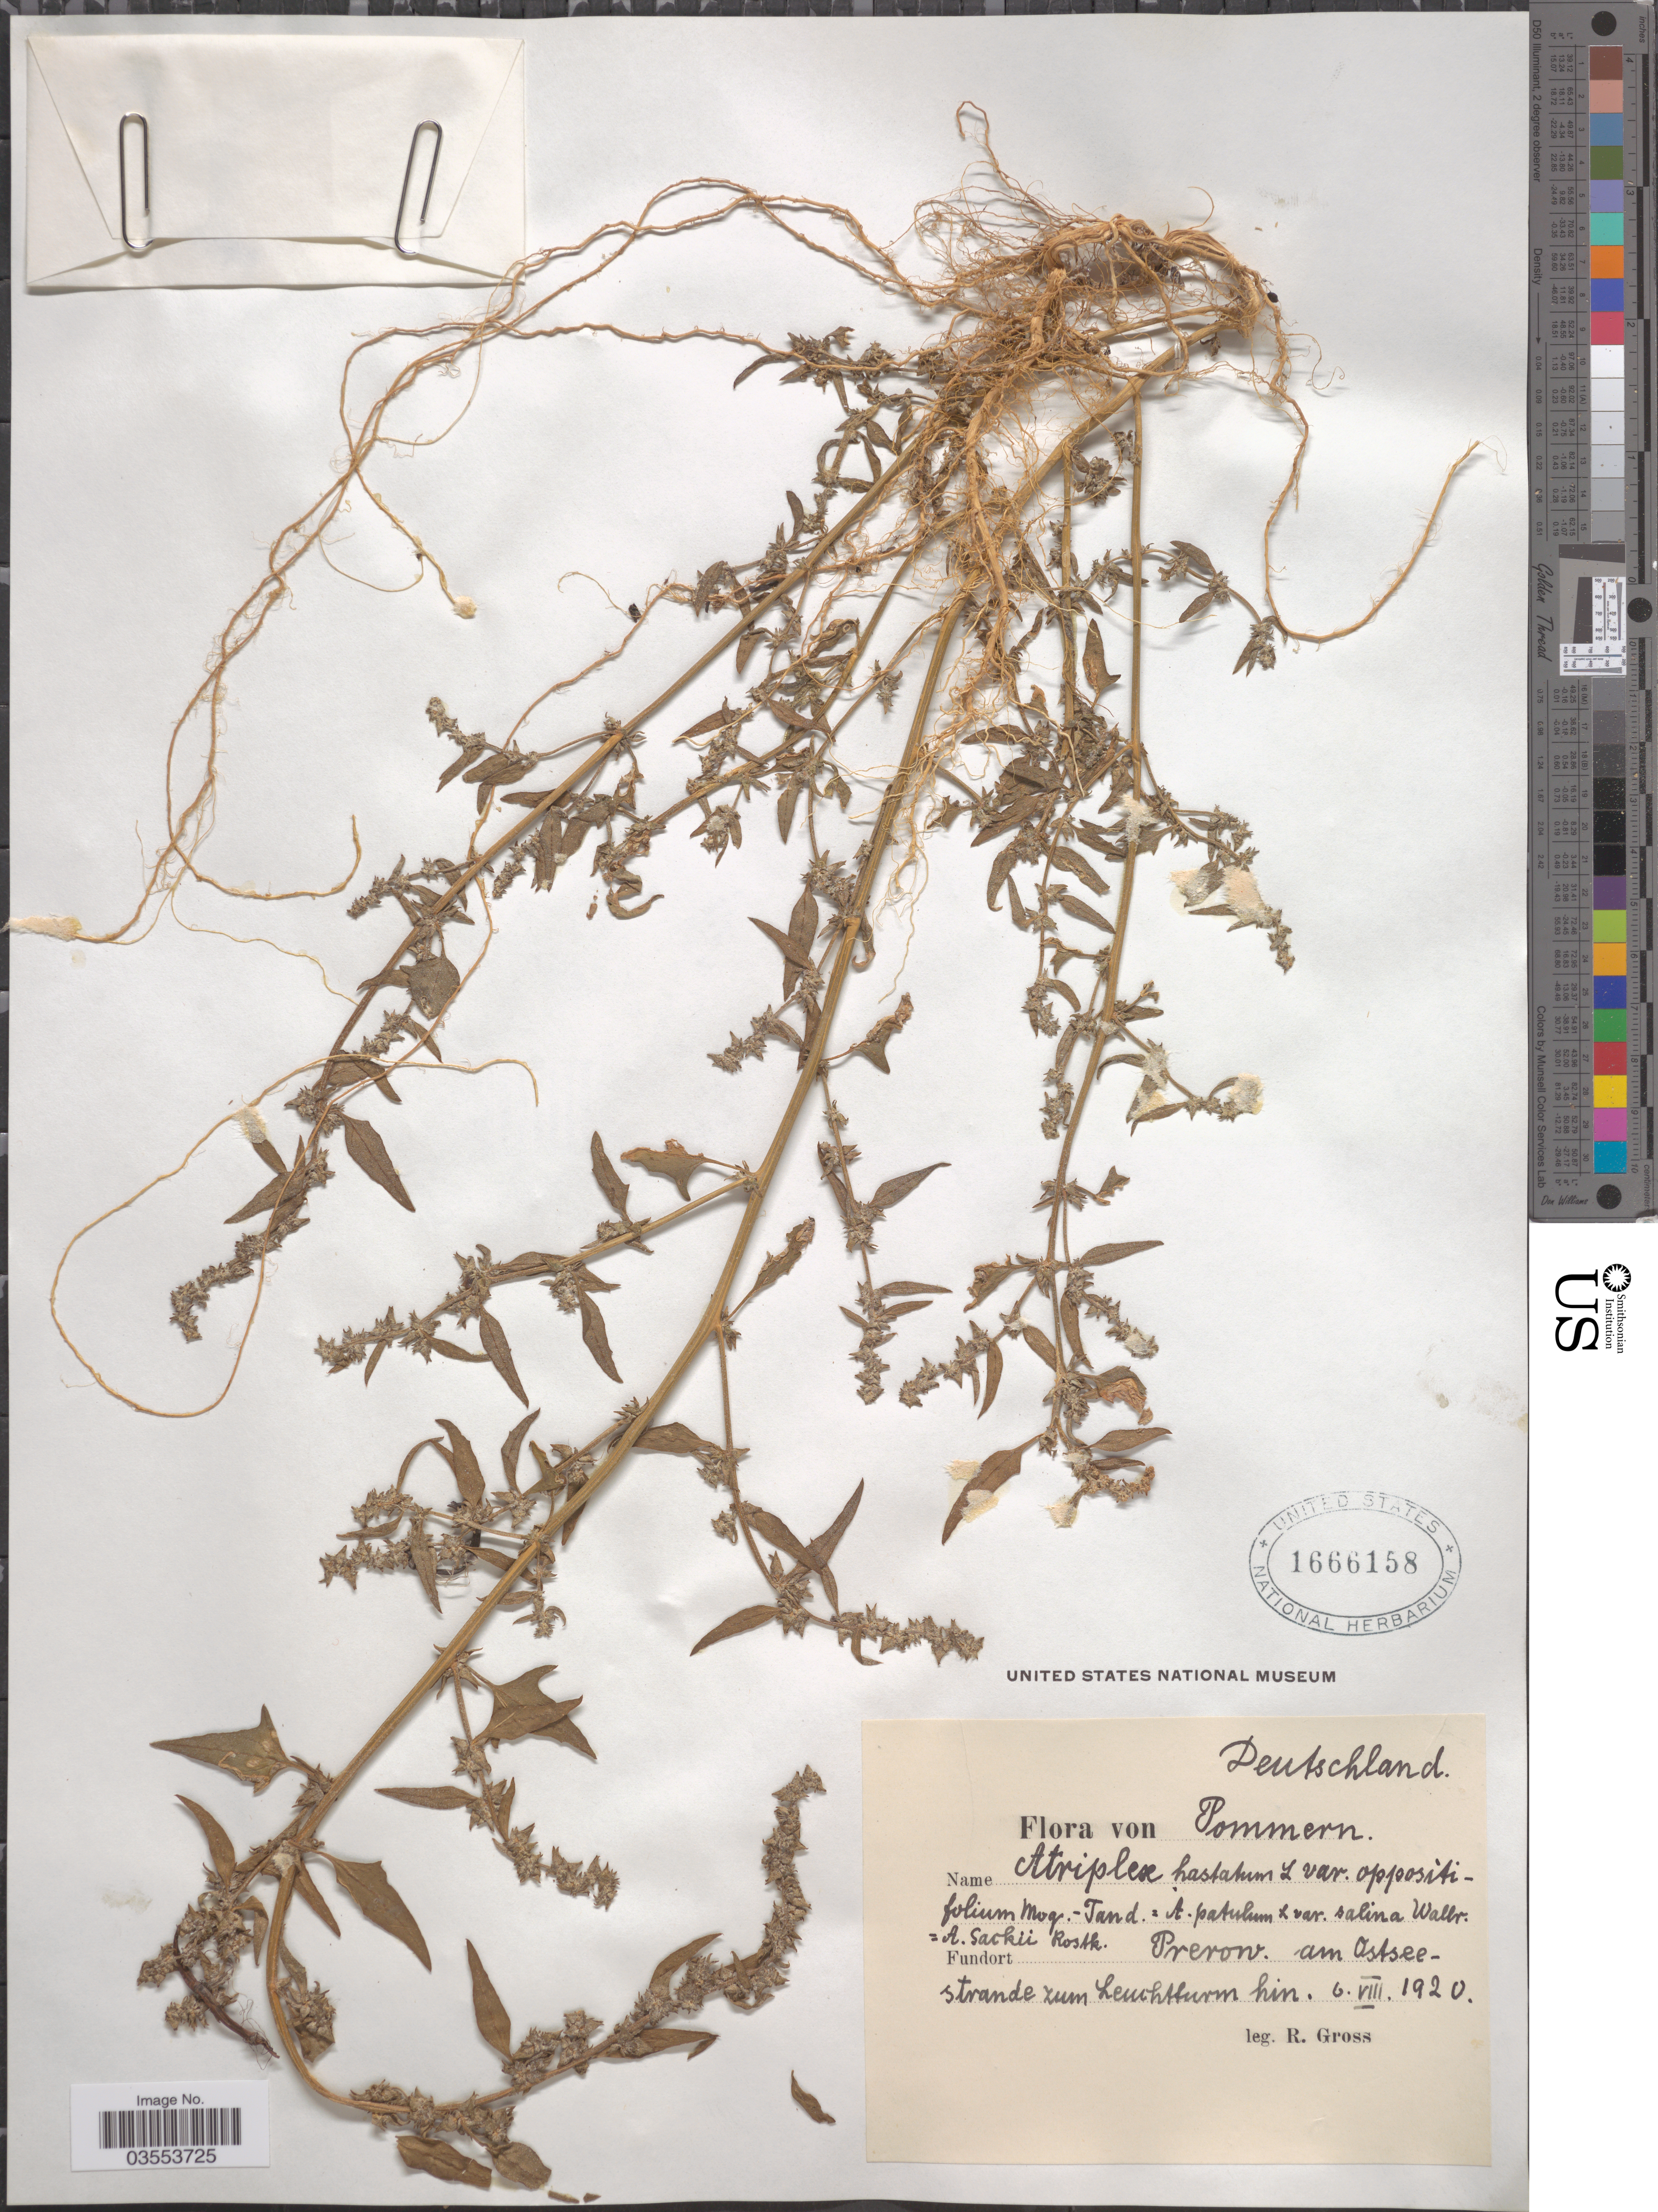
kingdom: Plantae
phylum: Tracheophyta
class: Magnoliopsida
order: Caryophyllales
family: Amaranthaceae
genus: Atriplex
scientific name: Atriplex hastata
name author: L.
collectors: R. Gross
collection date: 1920-08-06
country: Germany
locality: Pommern. Prerow. am Ostseestrande zum Leuchtturm hin.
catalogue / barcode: US 1666158